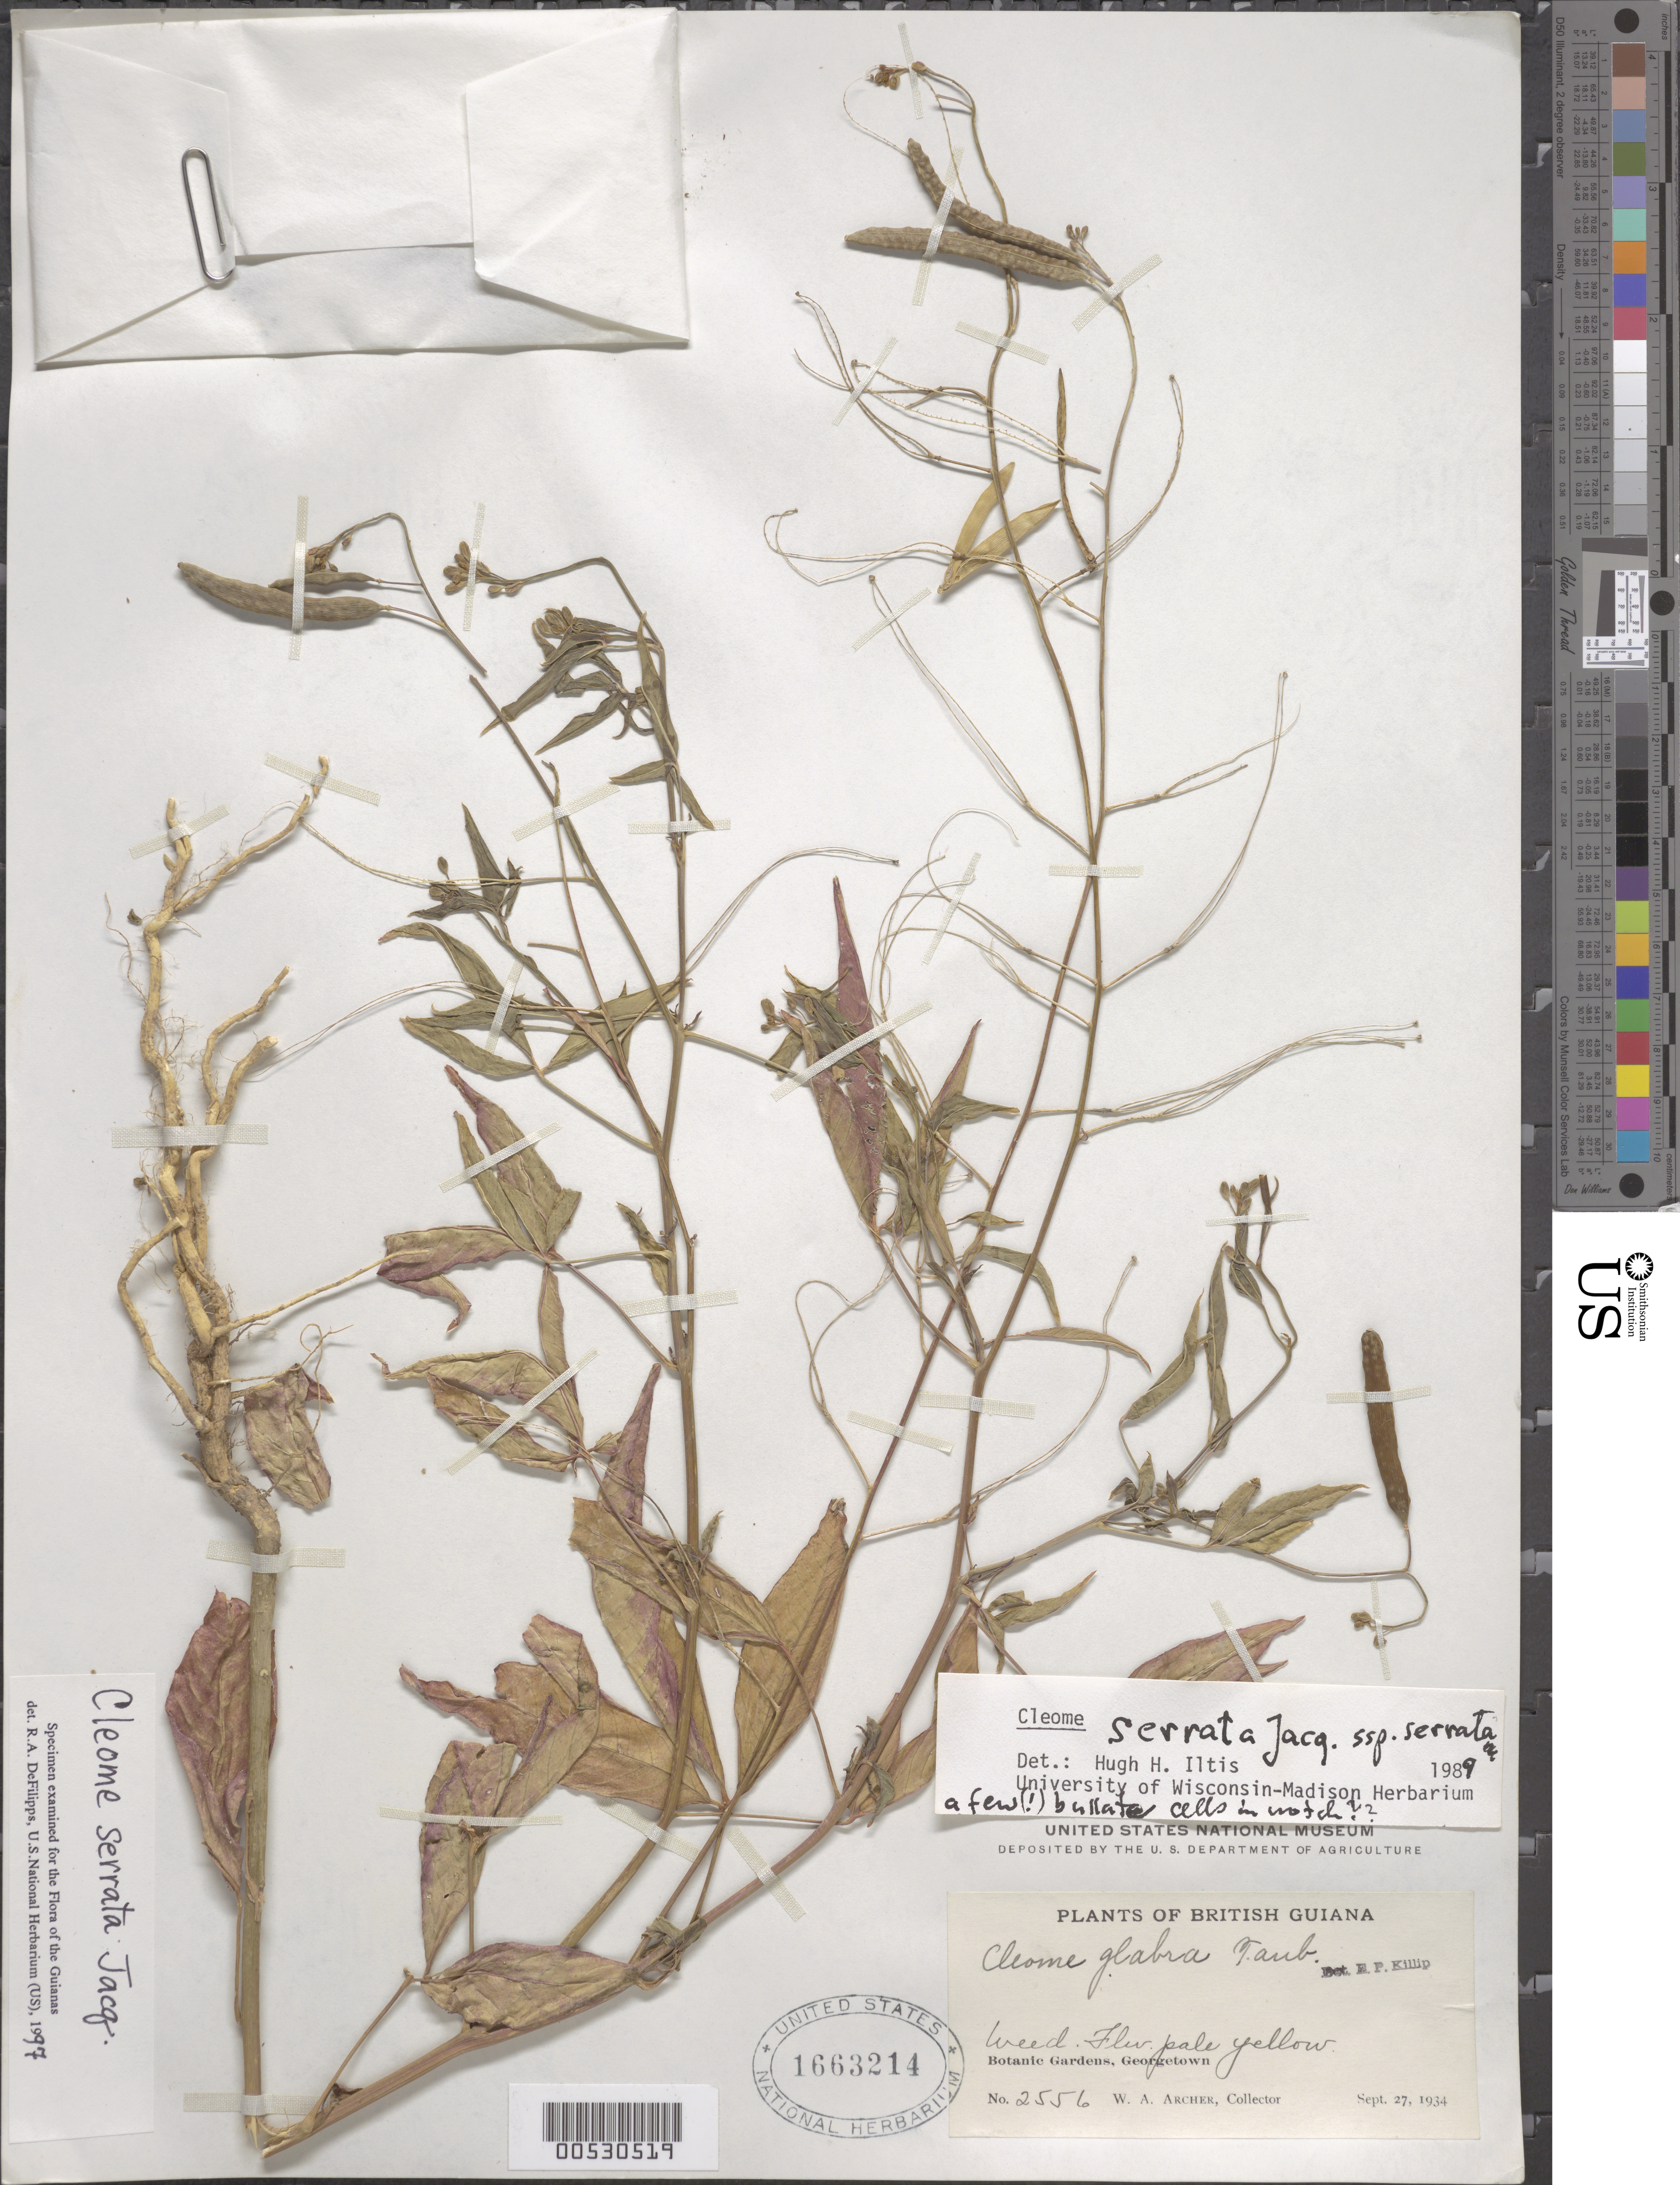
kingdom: Plantae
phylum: Tracheophyta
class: Magnoliopsida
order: Brassicales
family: Cleomaceae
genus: Cleoserrata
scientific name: Cleoserrata serrata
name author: (Jacq.) Iltis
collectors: W. A. Archer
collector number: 2556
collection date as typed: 27-Sep-34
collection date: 1934-09-27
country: Guyana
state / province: Demerara-Mahaica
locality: Georgetown, Botanic Gardens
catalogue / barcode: US 1663214